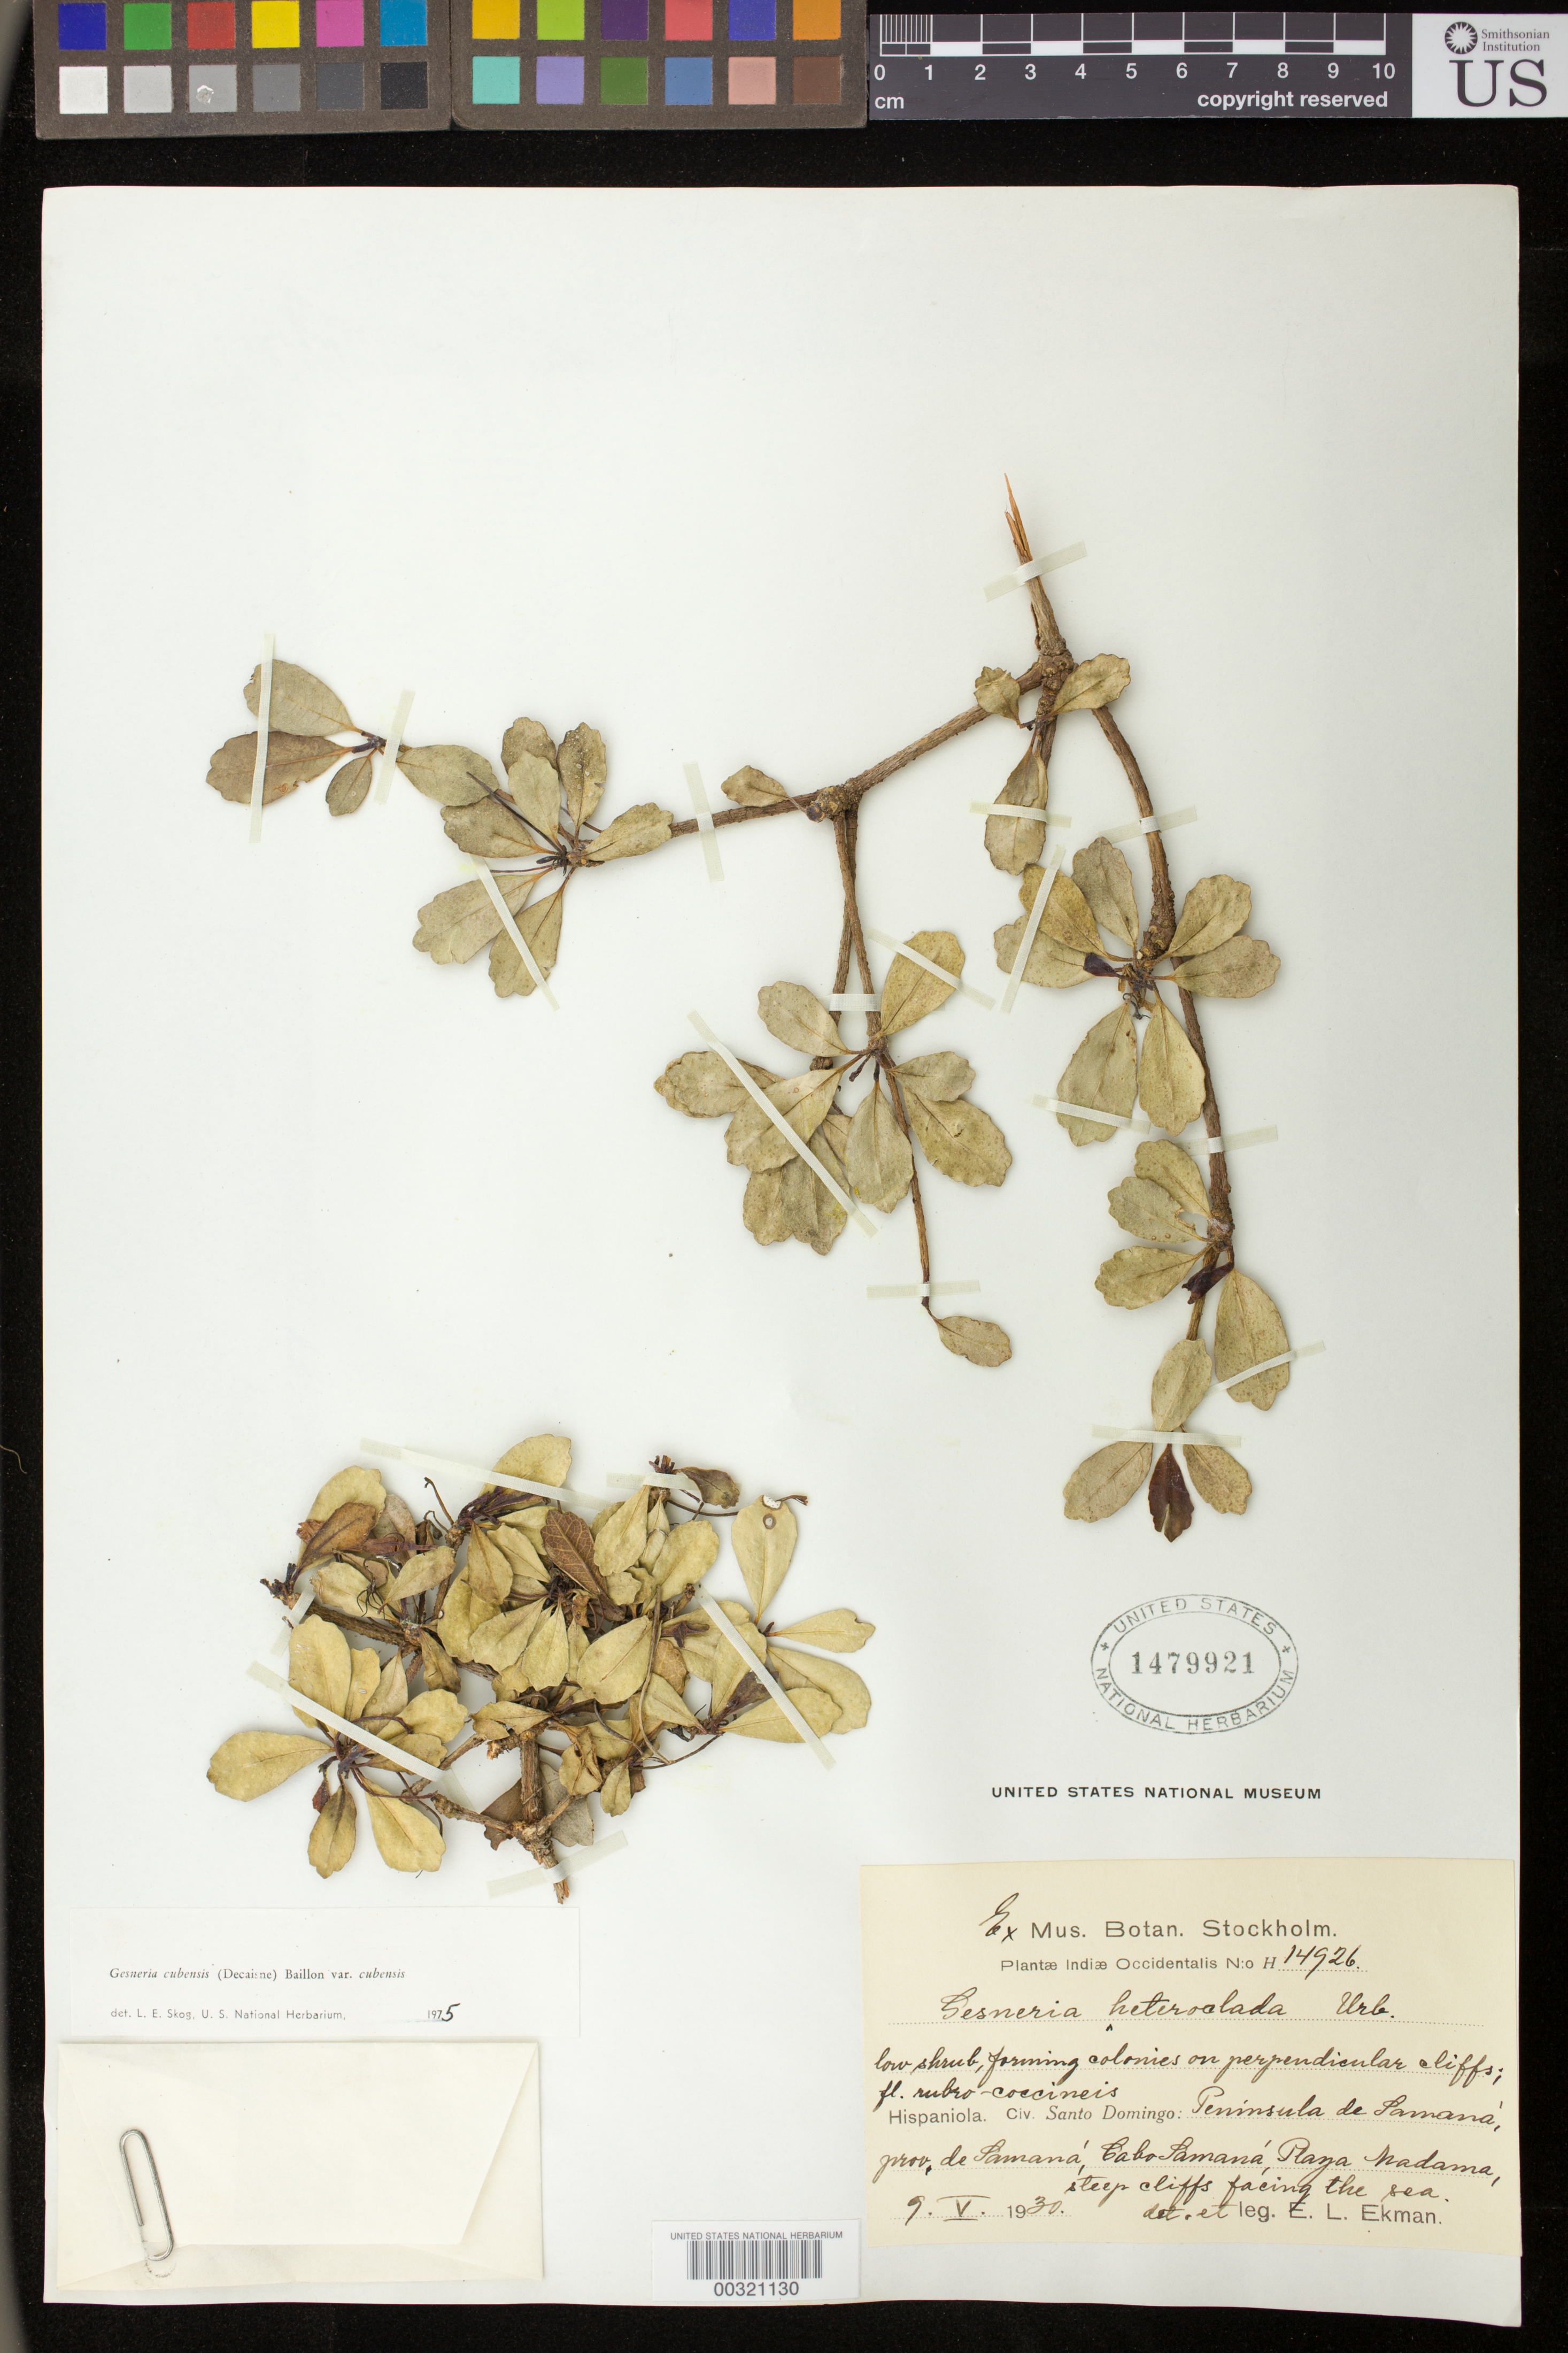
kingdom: Plantae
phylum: Tracheophyta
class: Magnoliopsida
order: Lamiales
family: Gesneriaceae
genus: Gesneria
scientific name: Gesneria cubensis var. cubensis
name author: (Decne.) Baill.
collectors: E. L. Ekman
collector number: H 14926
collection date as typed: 09 May 1930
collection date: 1930-05-09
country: Dominican Republic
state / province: Samaná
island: Hispaniola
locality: Peninsula de Samaná, Cabo Samaná, Plaza Madama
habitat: Steep cliffs facing the sea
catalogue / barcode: US 1479921